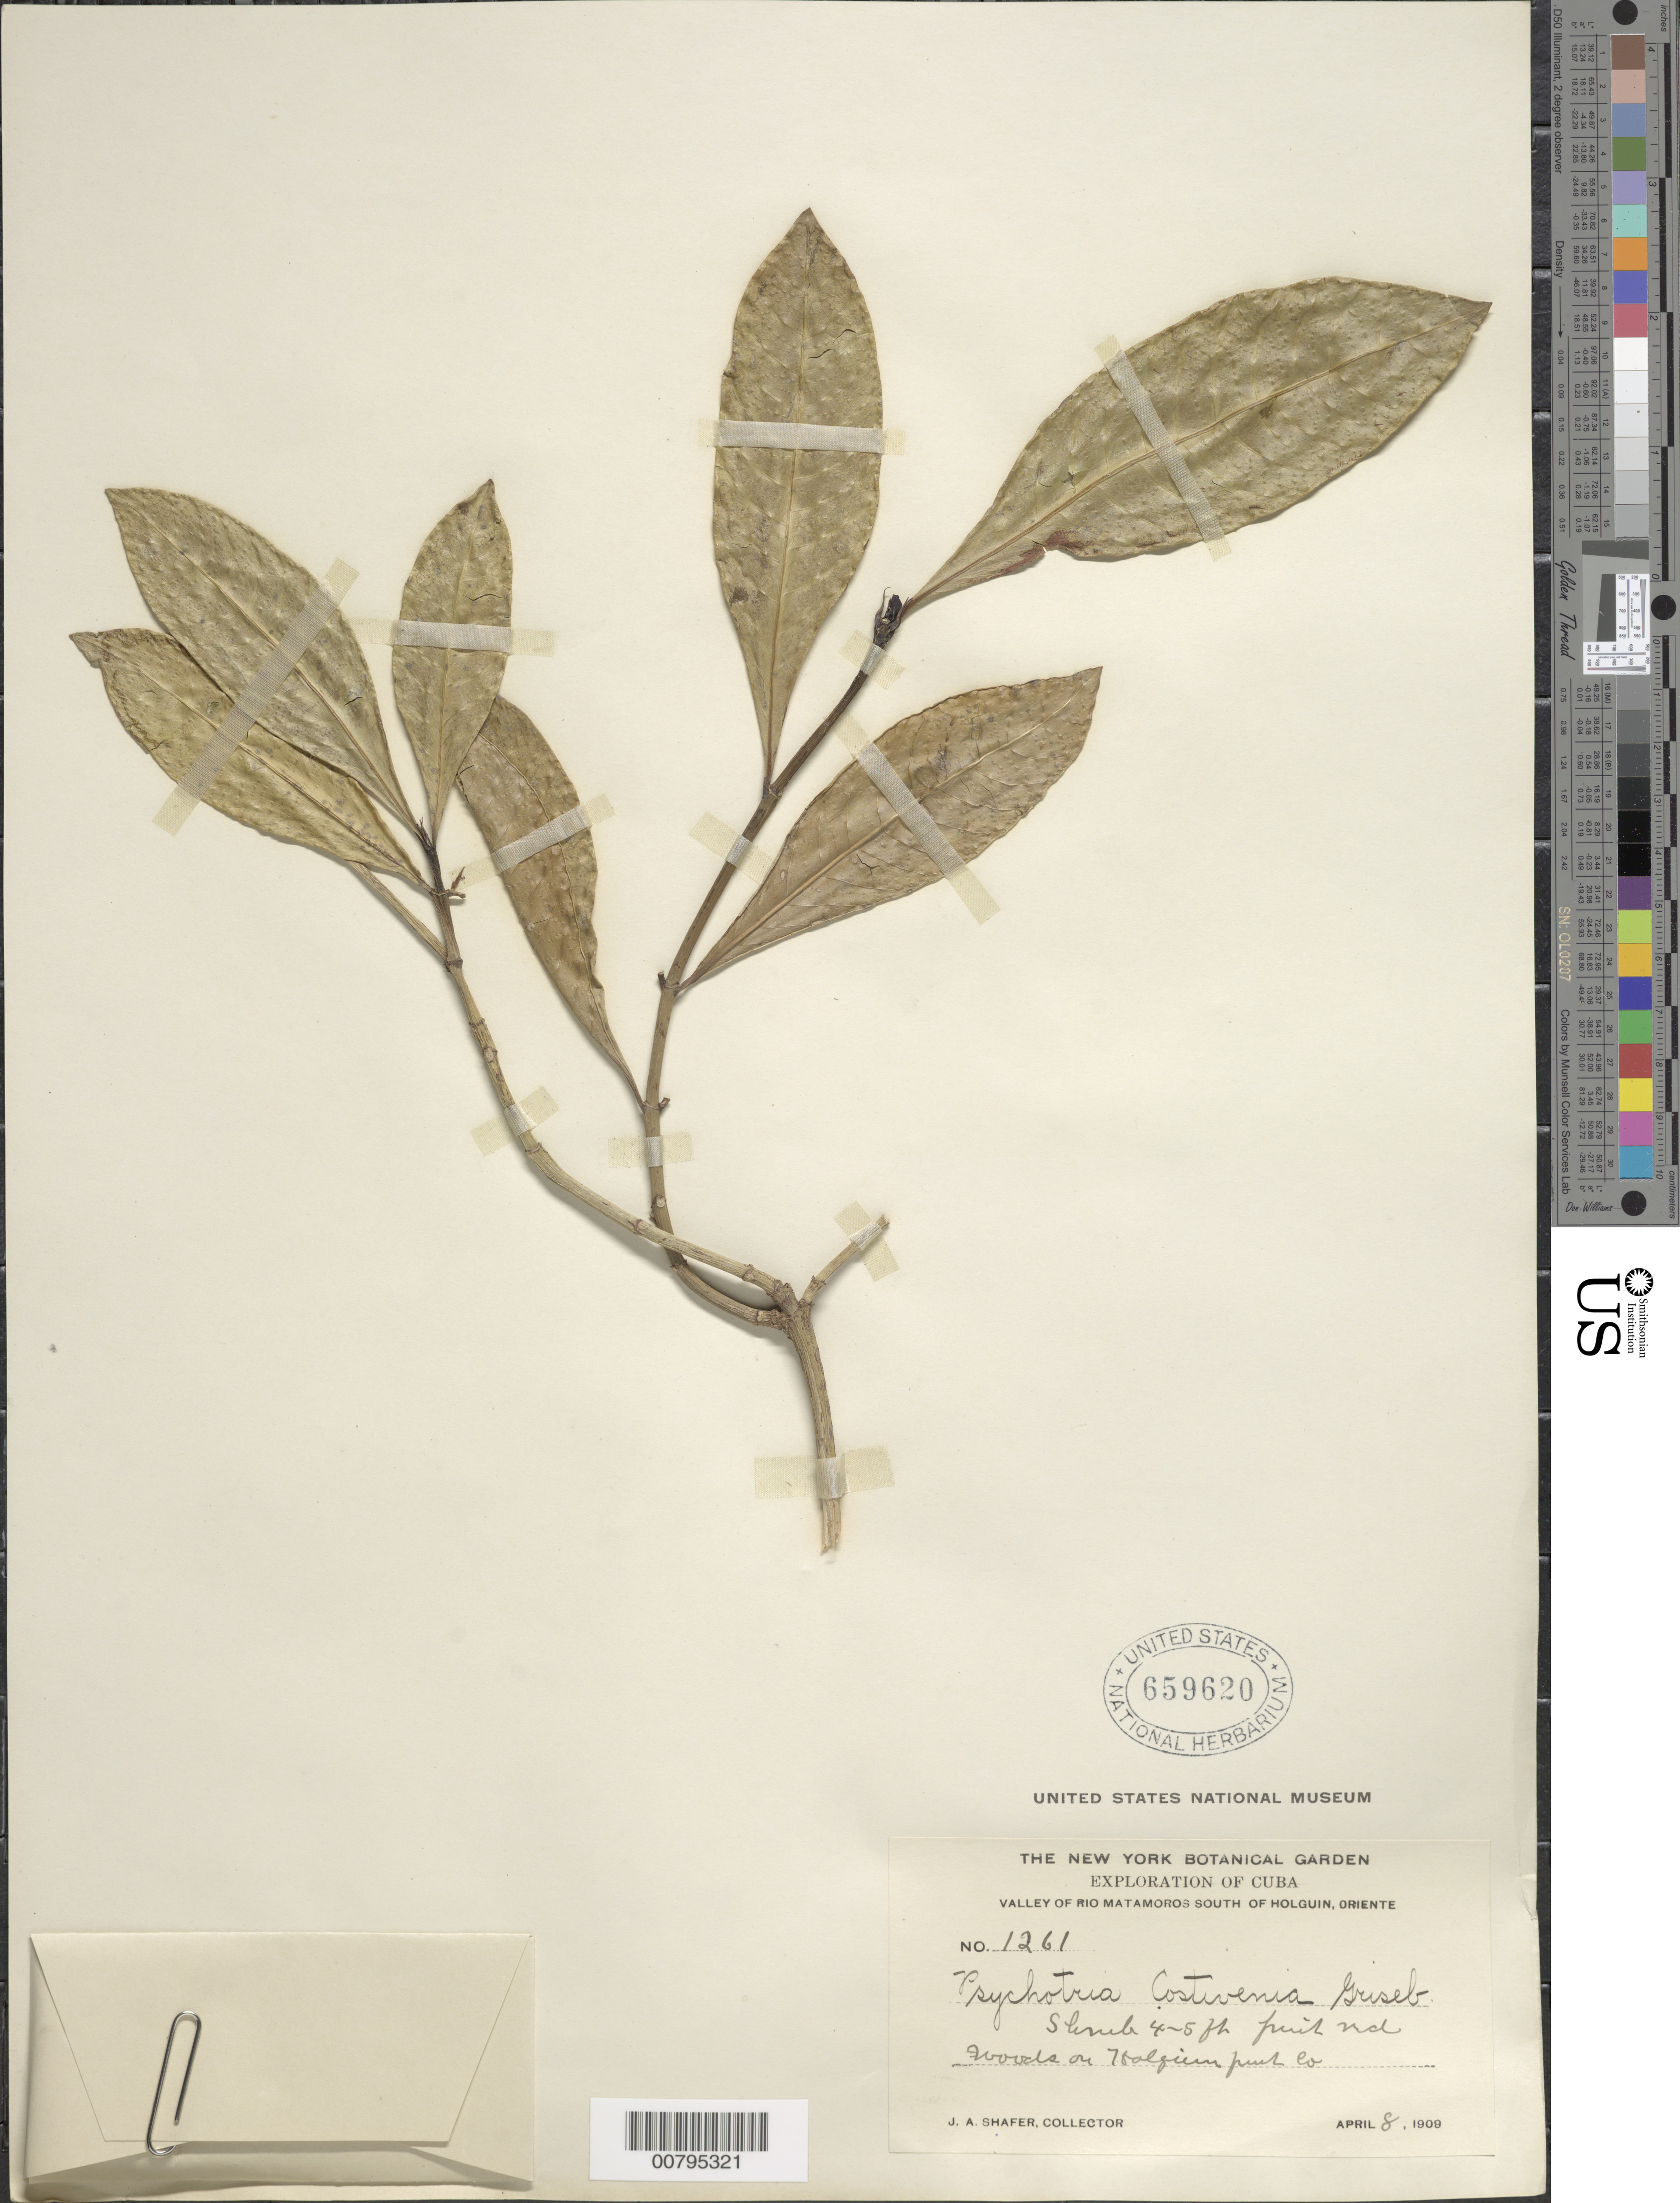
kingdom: Plantae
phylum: Tracheophyta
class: Magnoliopsida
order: Gentianales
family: Rubiaceae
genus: Psychotria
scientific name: Psychotria costivenia var. costivenia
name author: Griseb.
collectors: J. A. Shafer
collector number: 1261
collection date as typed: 08 Apr 1909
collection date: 1909-04-08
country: Cuba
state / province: Oriente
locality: Valley of Rio Matamoros south of Holguin. Woods on Holqiun Fruit Co.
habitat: Woods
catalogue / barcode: US 659620